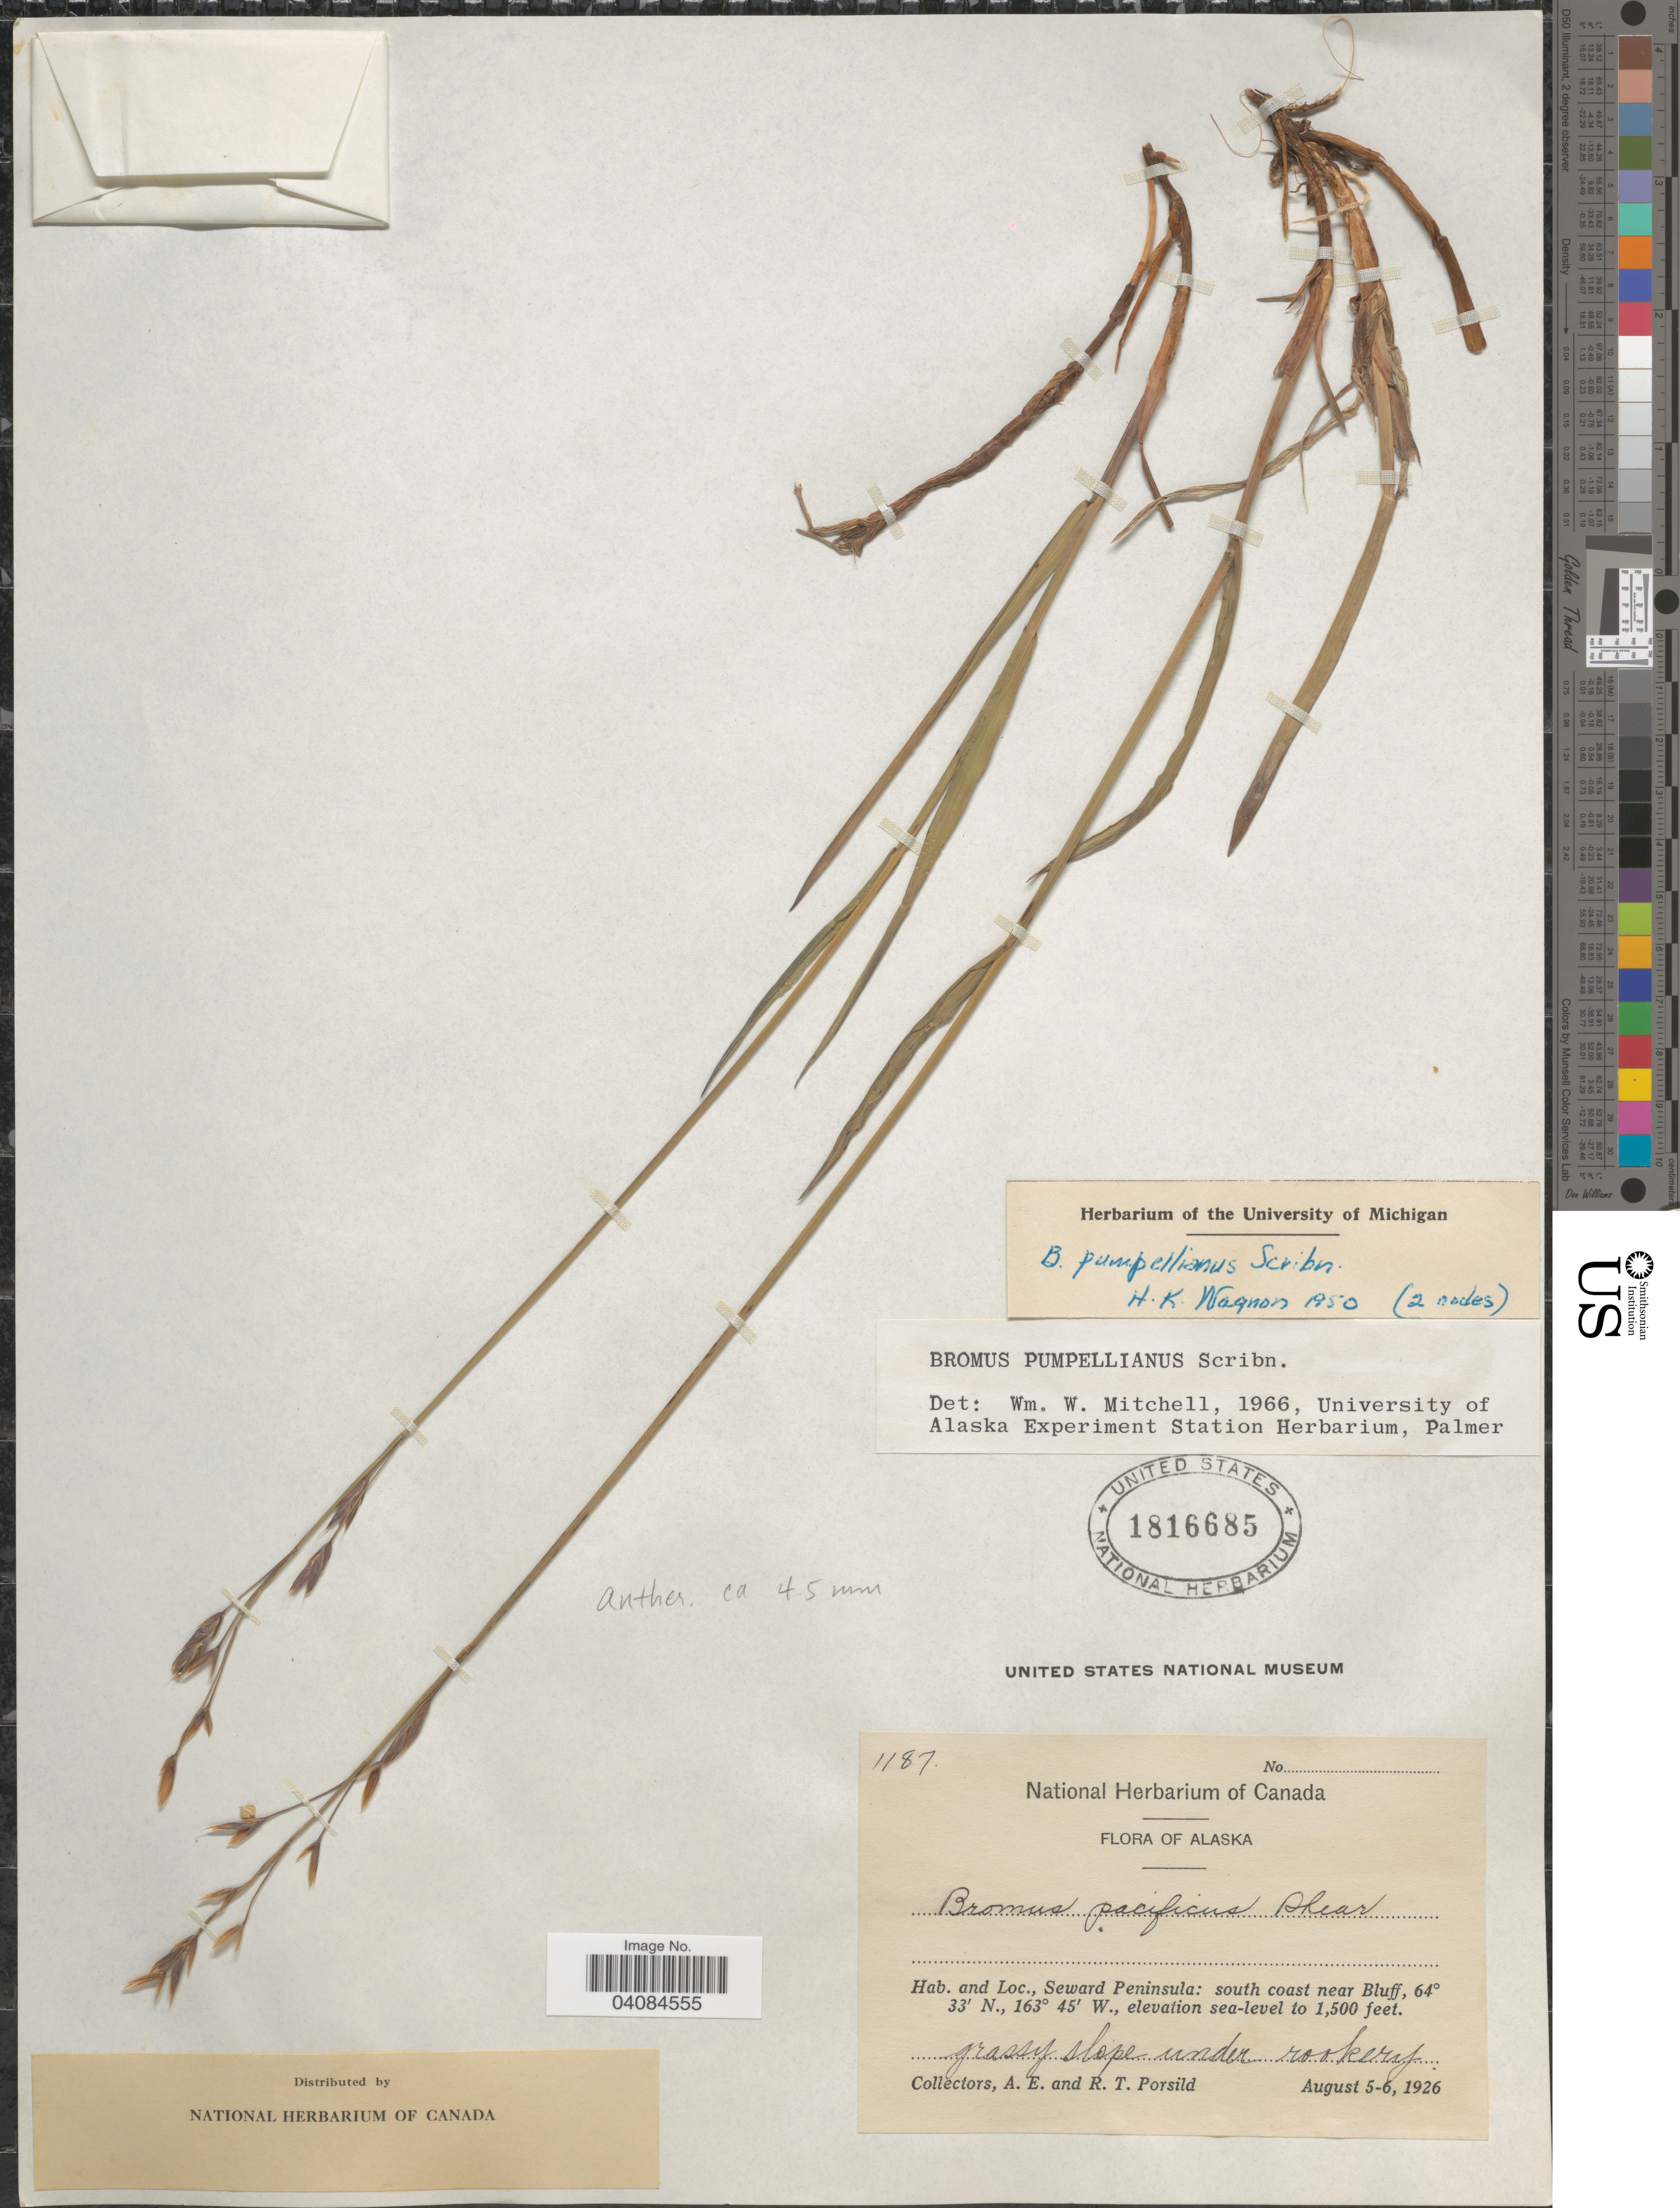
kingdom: Plantae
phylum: Tracheophyta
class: Liliopsida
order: Poales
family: Poaceae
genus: Bromus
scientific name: Bromus pumpellianus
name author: Scribn.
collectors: A. E. Porsild & R. T. Porsild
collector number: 1187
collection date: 1926-08-05/1926-08-06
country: United States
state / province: Alaska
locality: Seward Peninsula: south coast near Bluff.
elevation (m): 0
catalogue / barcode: US 1816685